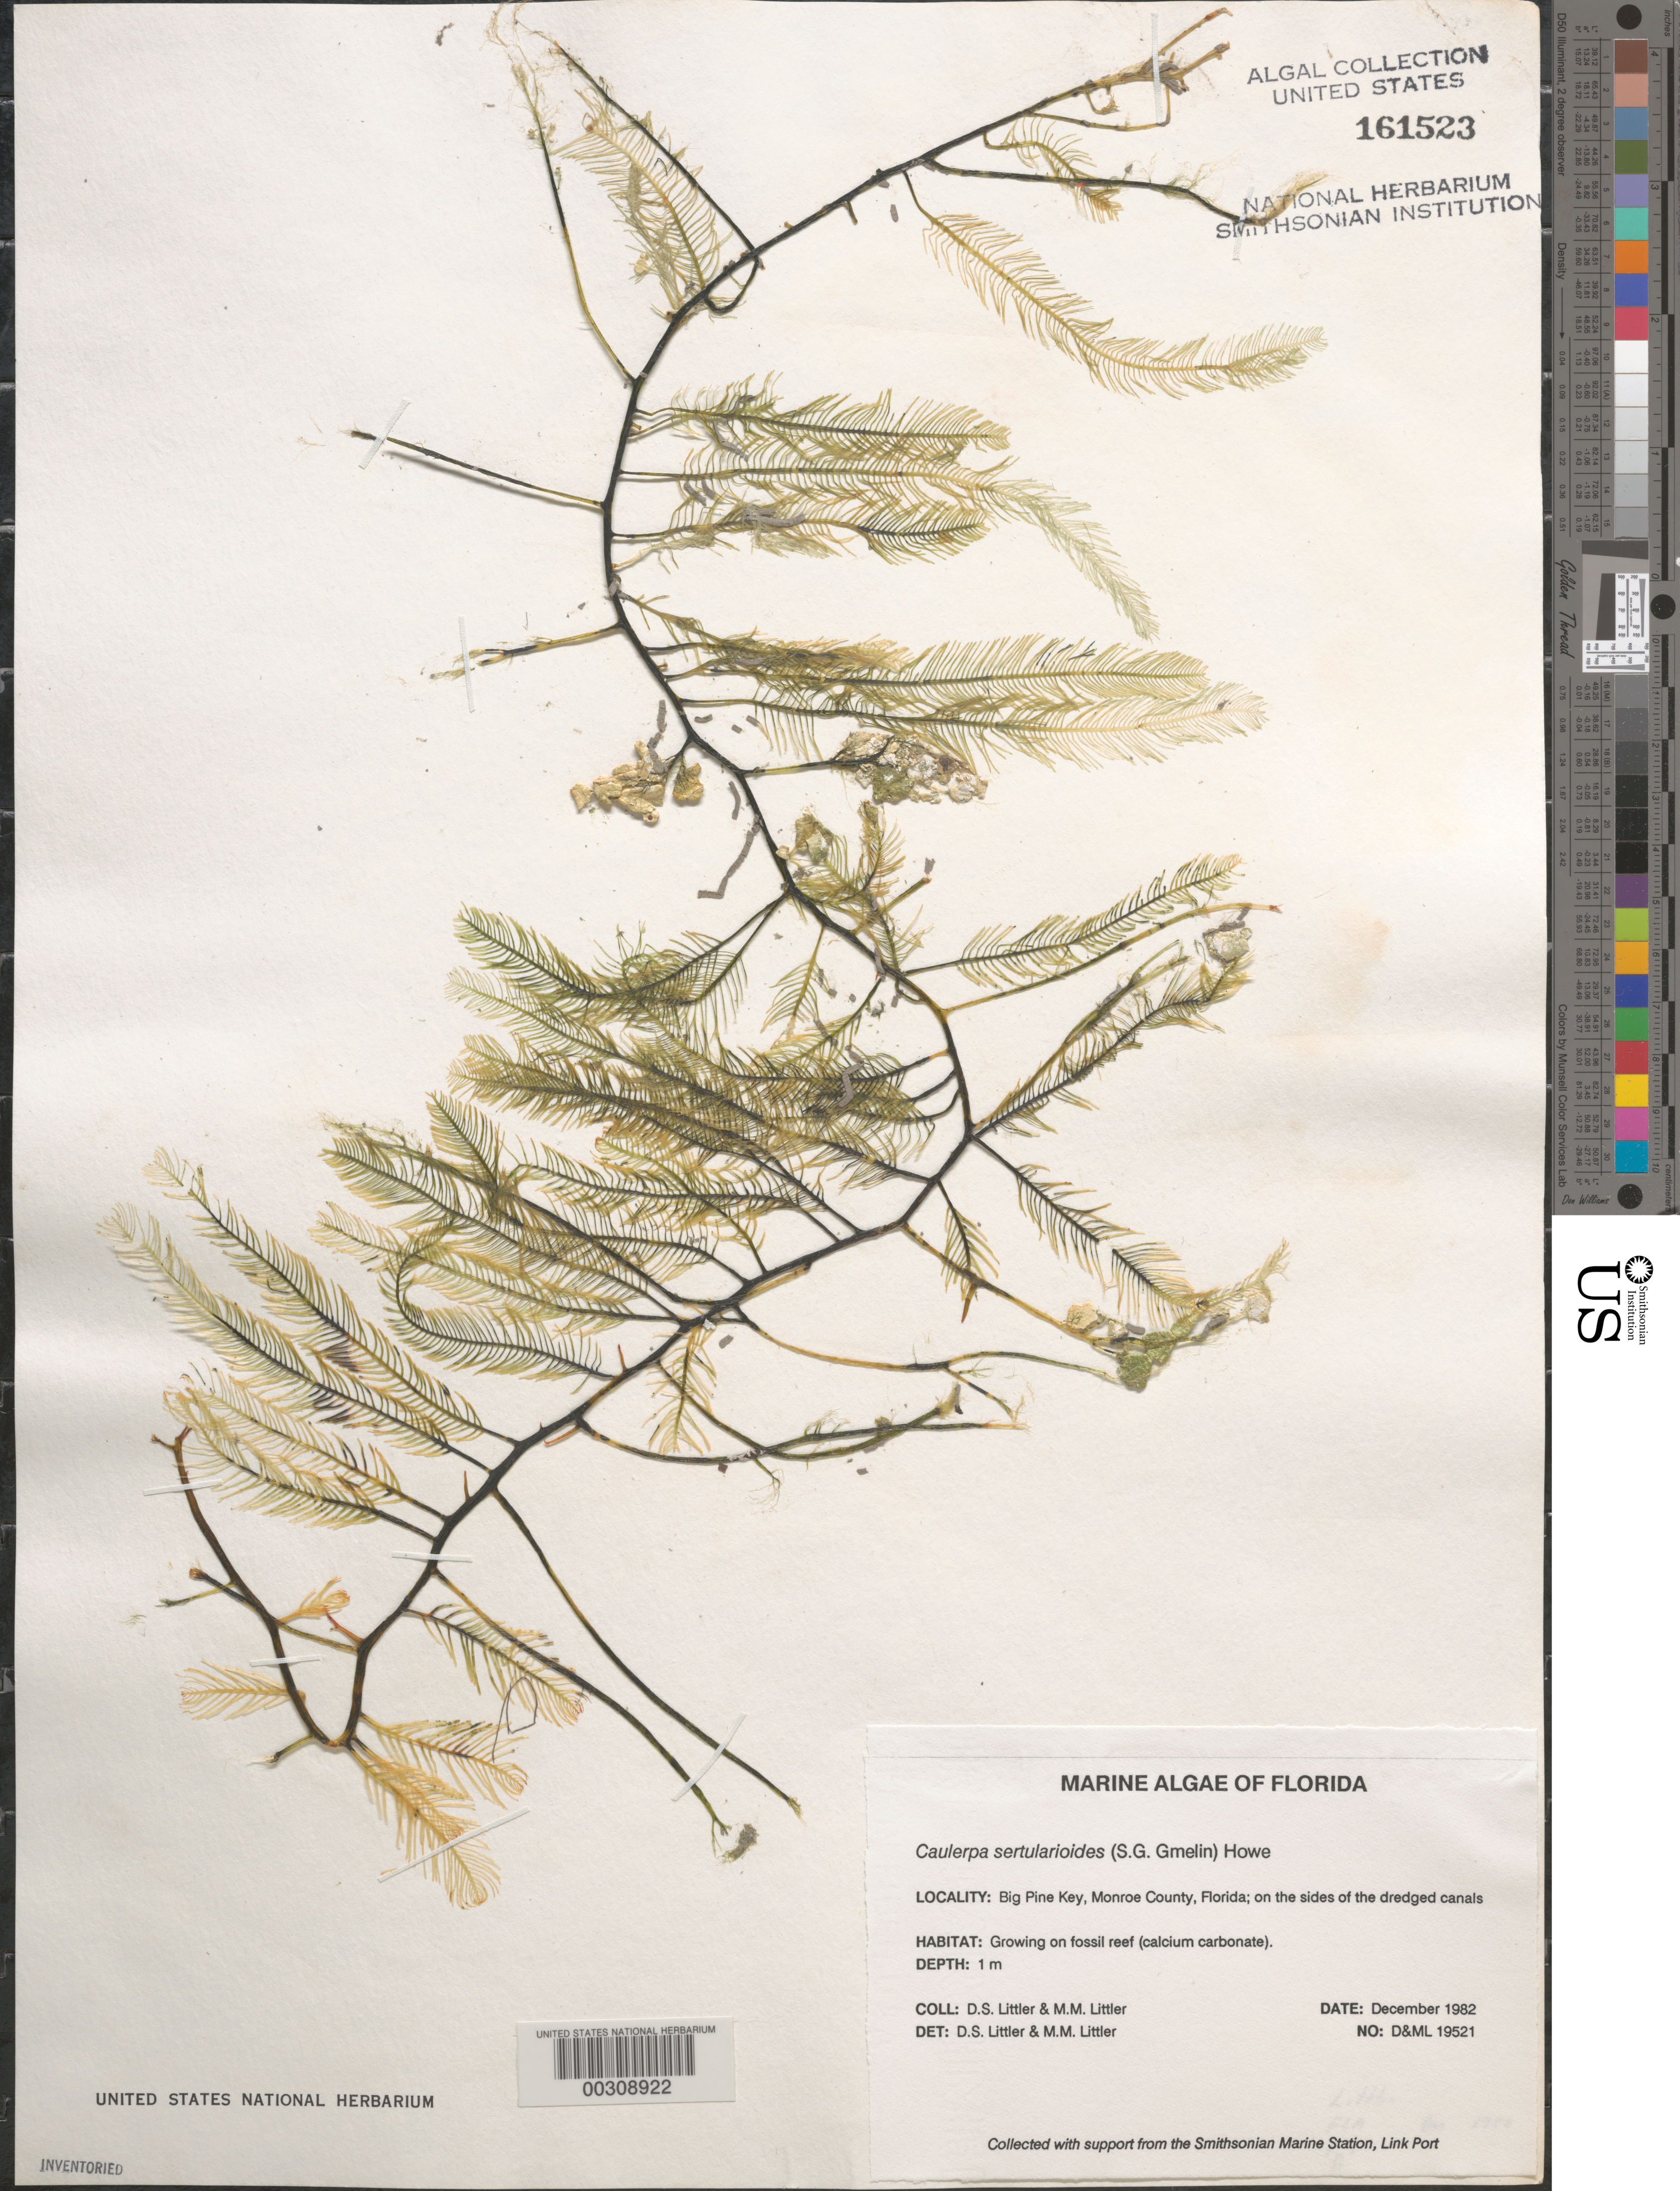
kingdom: Plantae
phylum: Chlorophyta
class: Ulvophyceae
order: Bryopsidales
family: Caulerpaceae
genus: Caulerpa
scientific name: Caulerpa sertularioides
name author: (S.G. Gmel.) M. Howe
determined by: Littler, D. S.; Littler, M. M.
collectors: D. S. Littler & M. M. Littler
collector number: D&ML 19521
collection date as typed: Dec 1982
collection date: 1982-12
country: United States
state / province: Florida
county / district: Monroe County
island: Big Pine Key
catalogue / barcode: US 161523